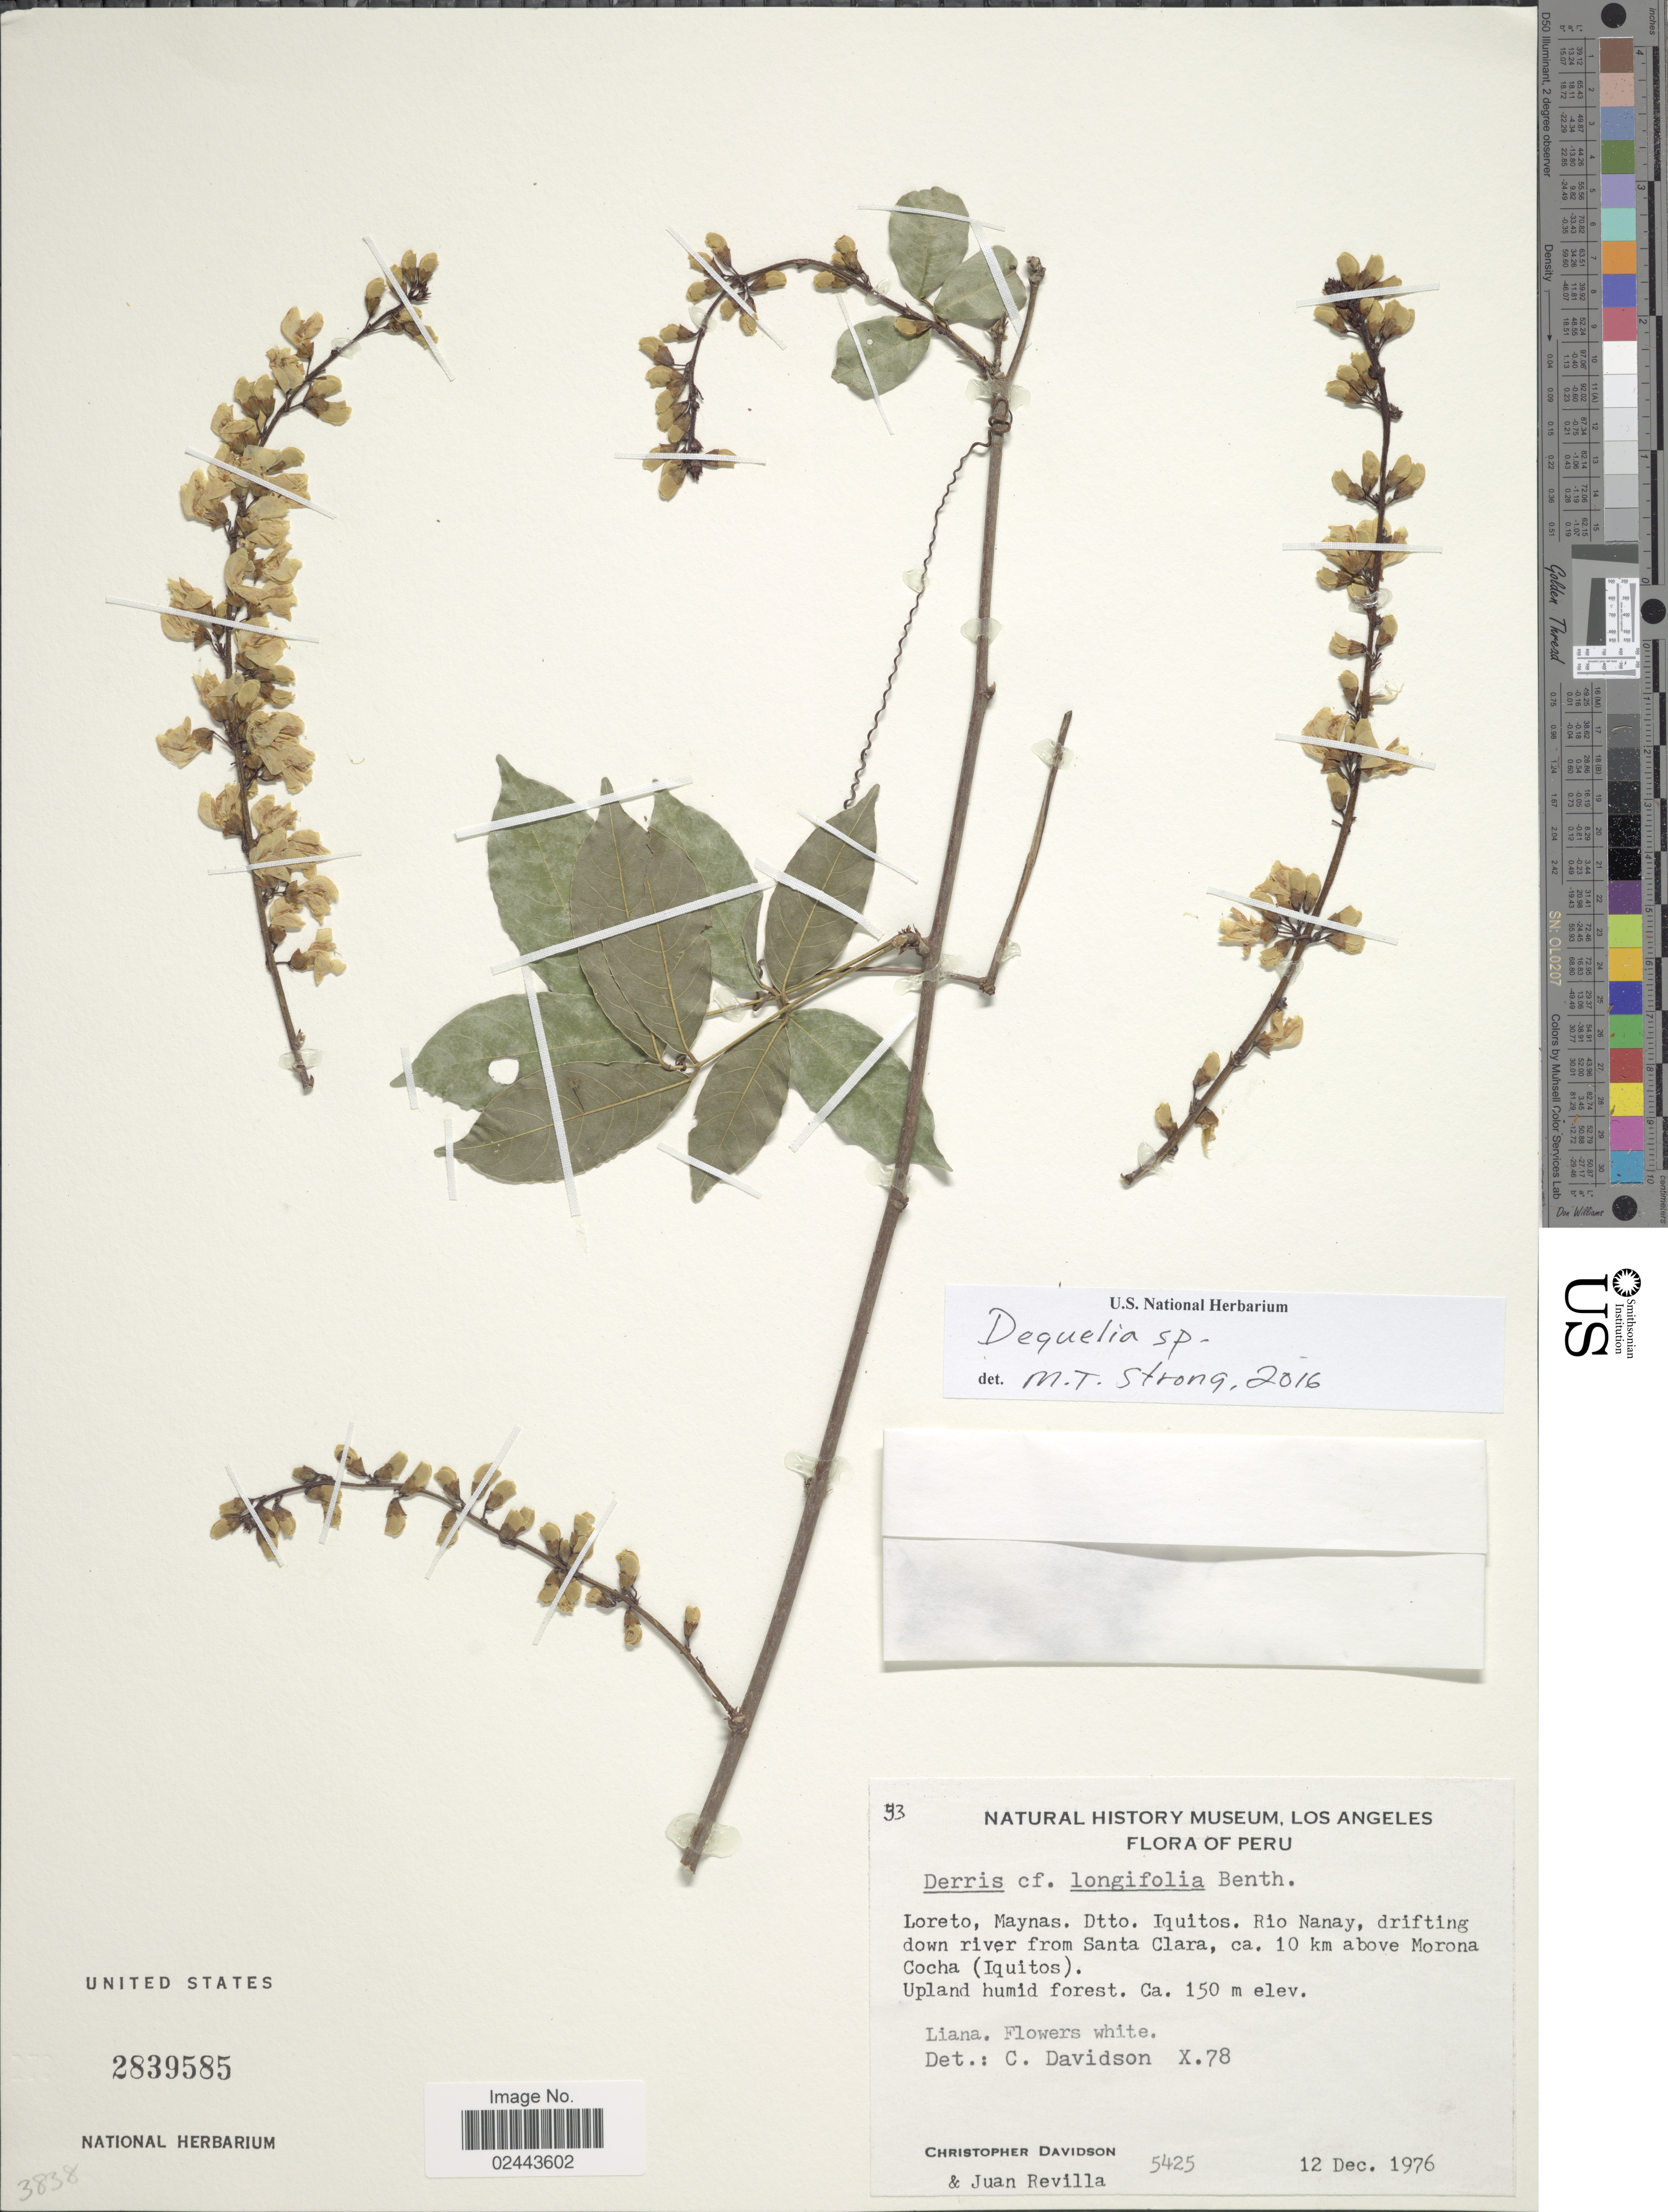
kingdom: Plantae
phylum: Tracheophyta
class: Magnoliopsida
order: Fabales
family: Fabaceae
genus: Deguelia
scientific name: Deguelia sp.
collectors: C. Davidson & J. Revilla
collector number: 5425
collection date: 1976-11-12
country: Peru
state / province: Loreto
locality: Maynas, Dtto. Iquitos, Rio Nanay, drifting down river from Santa Clara, ca. 10 km above Morona Cocha (Iquitos), Upland humid forest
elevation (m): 150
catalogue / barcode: US 2839585